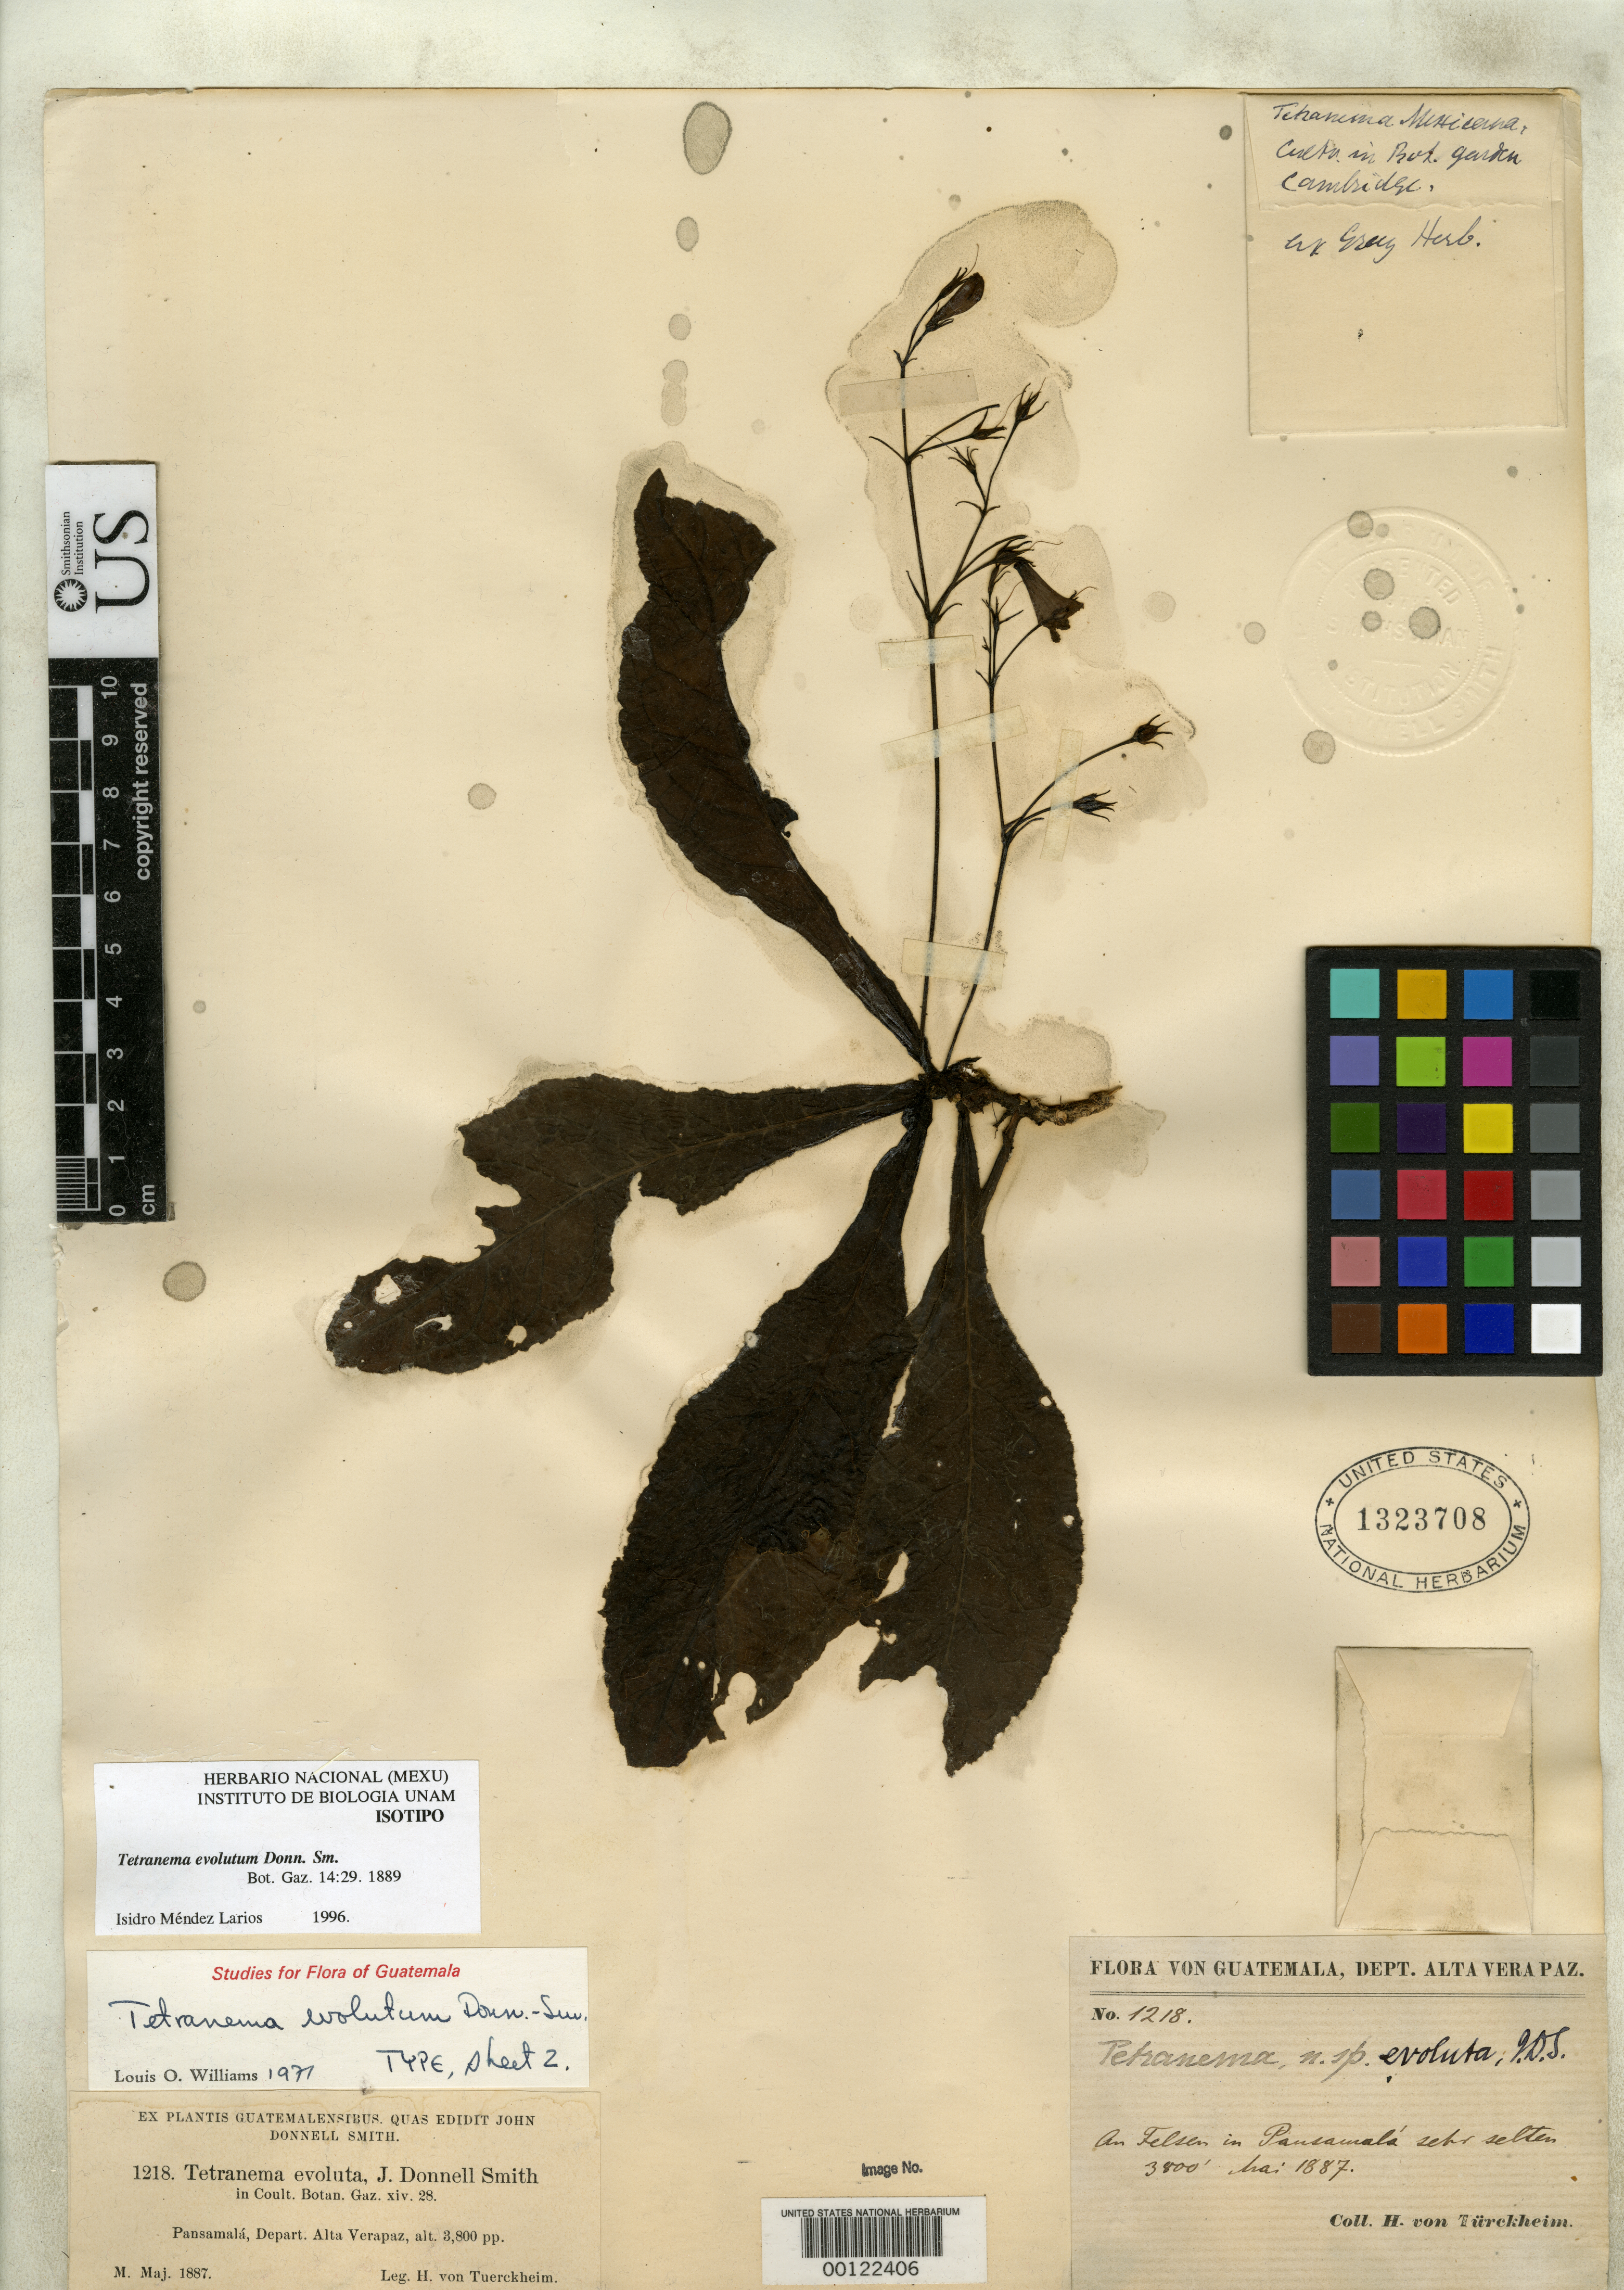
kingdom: Plantae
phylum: Tracheophyta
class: Magnoliopsida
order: Lamiales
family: Plantaginaceae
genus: Tetranema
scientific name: Tetranema evoluta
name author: Donn. Sm.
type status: Isotype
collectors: H. von Türckheim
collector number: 1218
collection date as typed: May 1887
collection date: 1887-05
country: Guatemala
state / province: Alta Verapaz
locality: Pansamalá; alt. 3800 ft.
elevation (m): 1158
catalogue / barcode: US 1323708